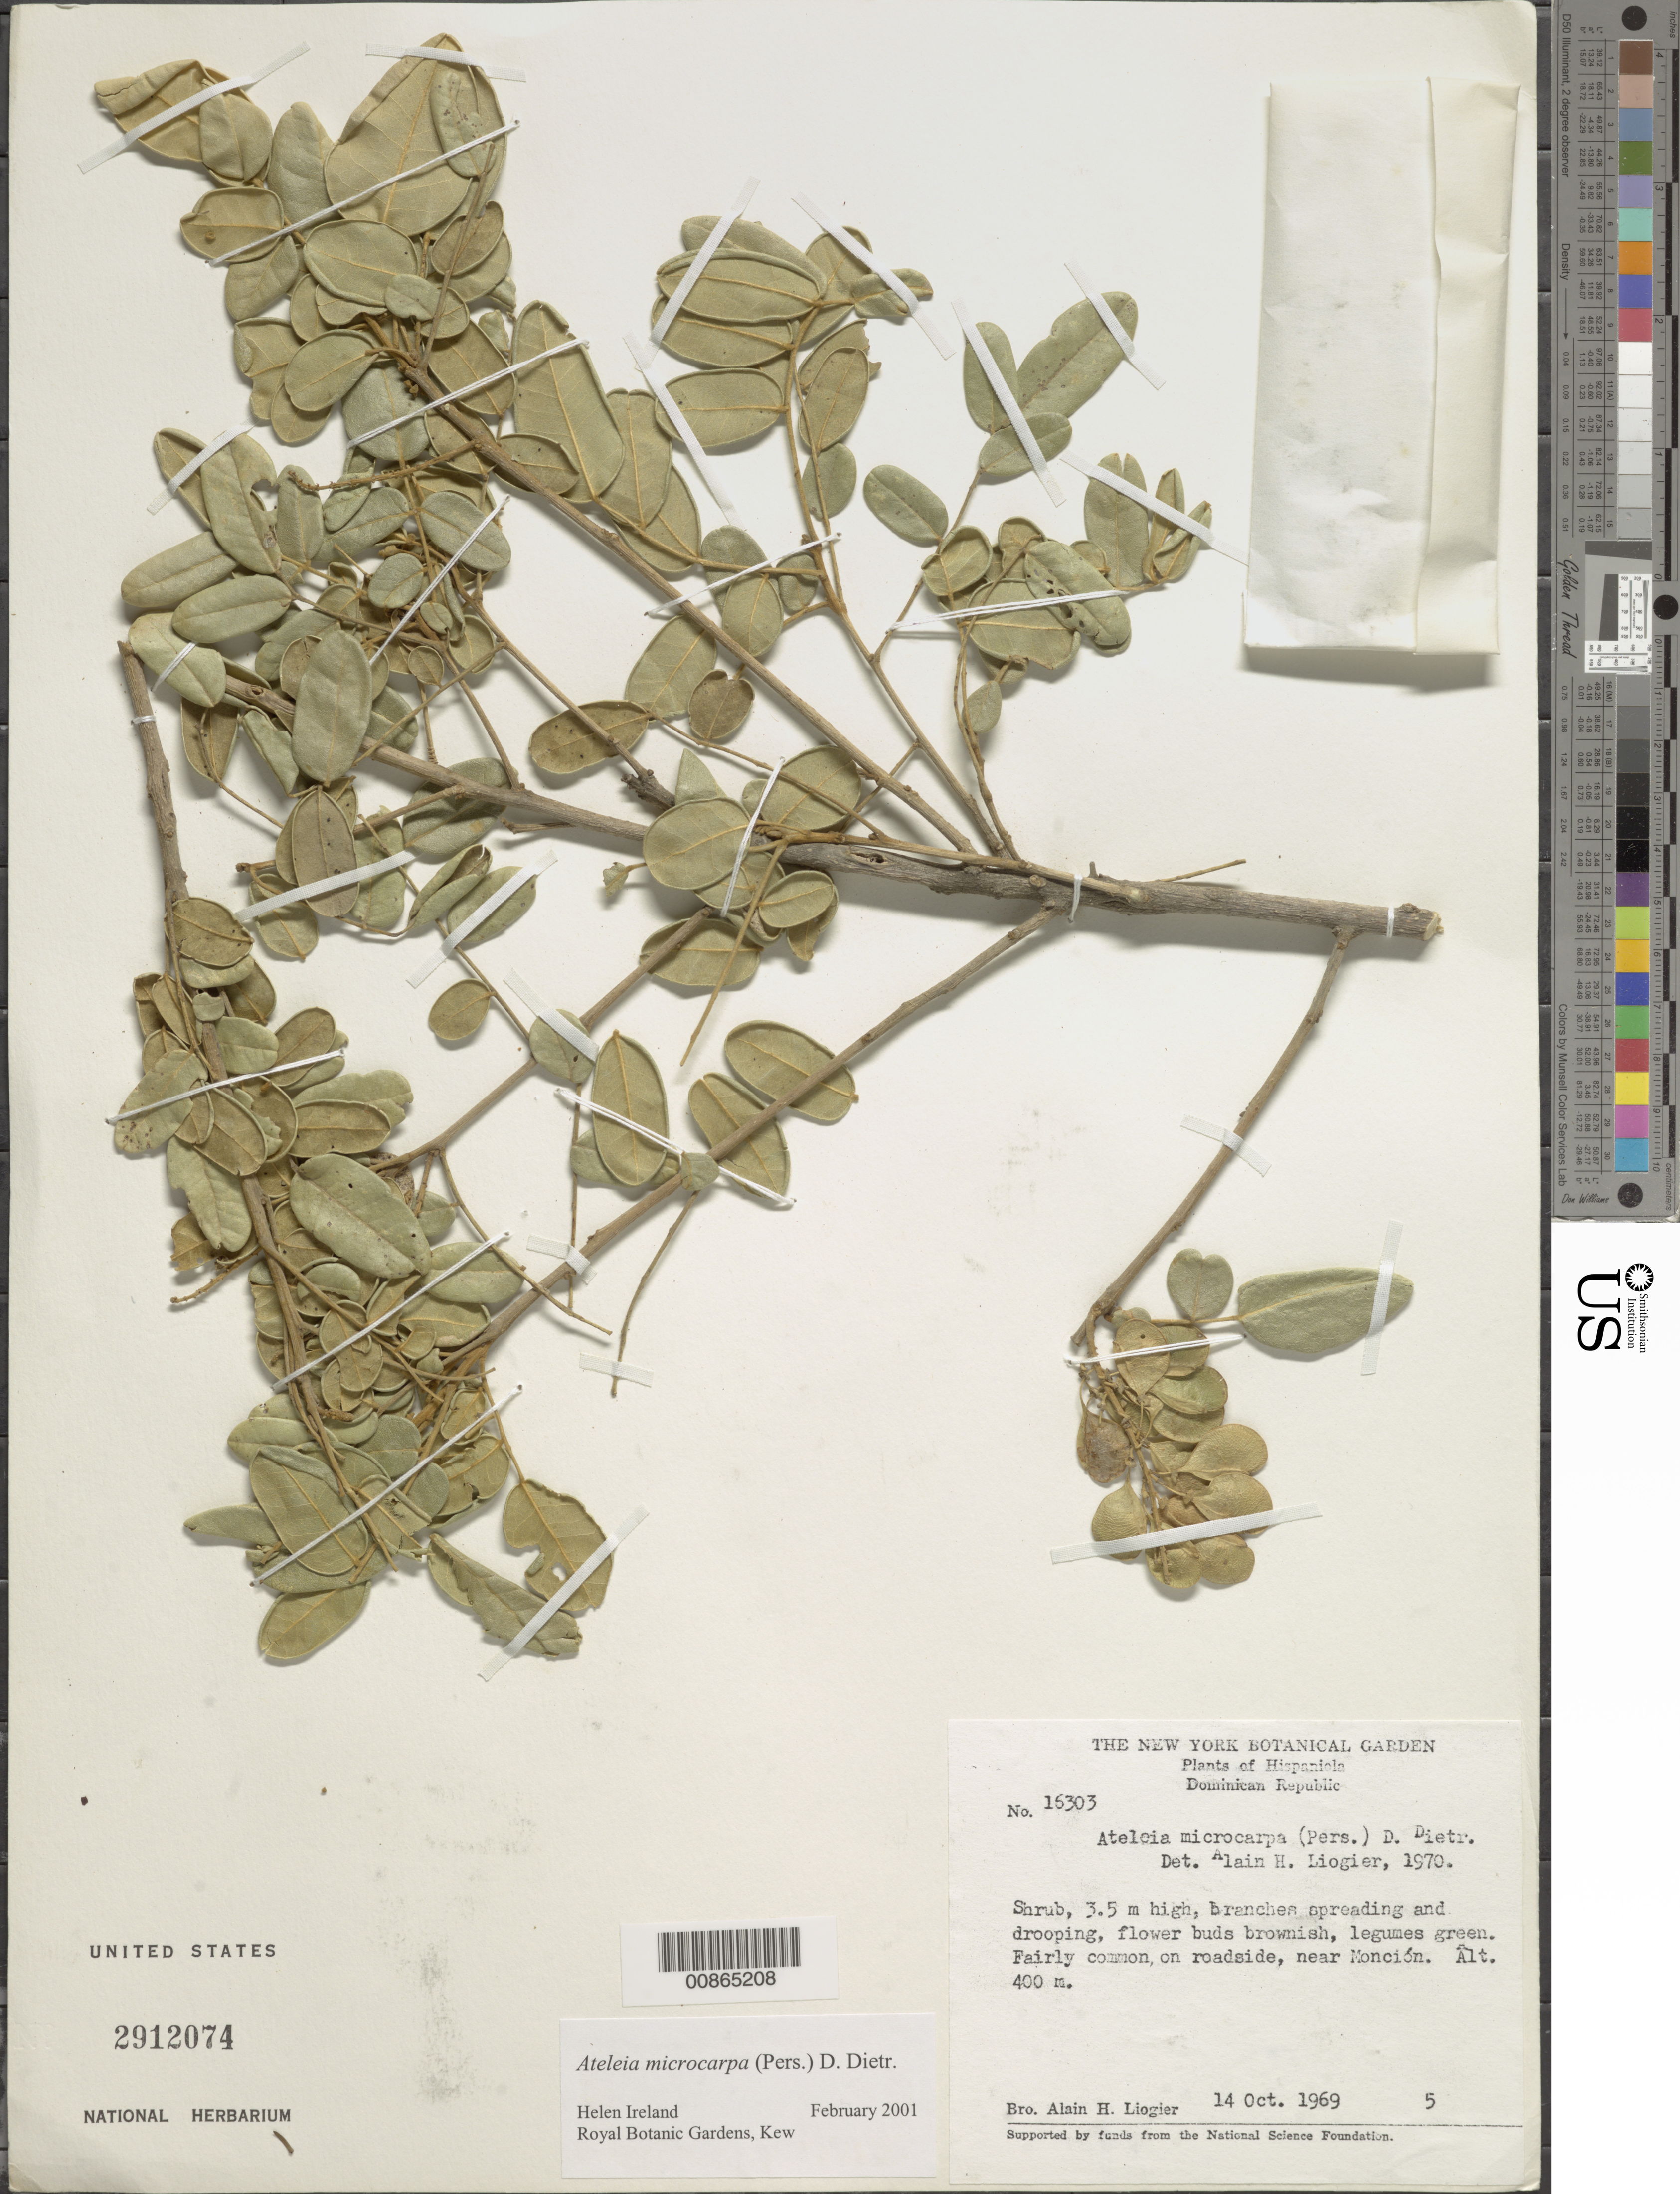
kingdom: Plantae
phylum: Tracheophyta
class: Magnoliopsida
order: Fabales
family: Fabaceae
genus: Ateleia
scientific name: Ateleia microcarpa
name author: (Pers.) D. Dietr.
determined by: Ireland, H.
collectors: A. H. Liogier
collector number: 16303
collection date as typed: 14 Oct 1969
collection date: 1969-10-14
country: Dominican Republic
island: Hispaniola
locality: Near Monción.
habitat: On roadside.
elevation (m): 400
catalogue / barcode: US 2912074